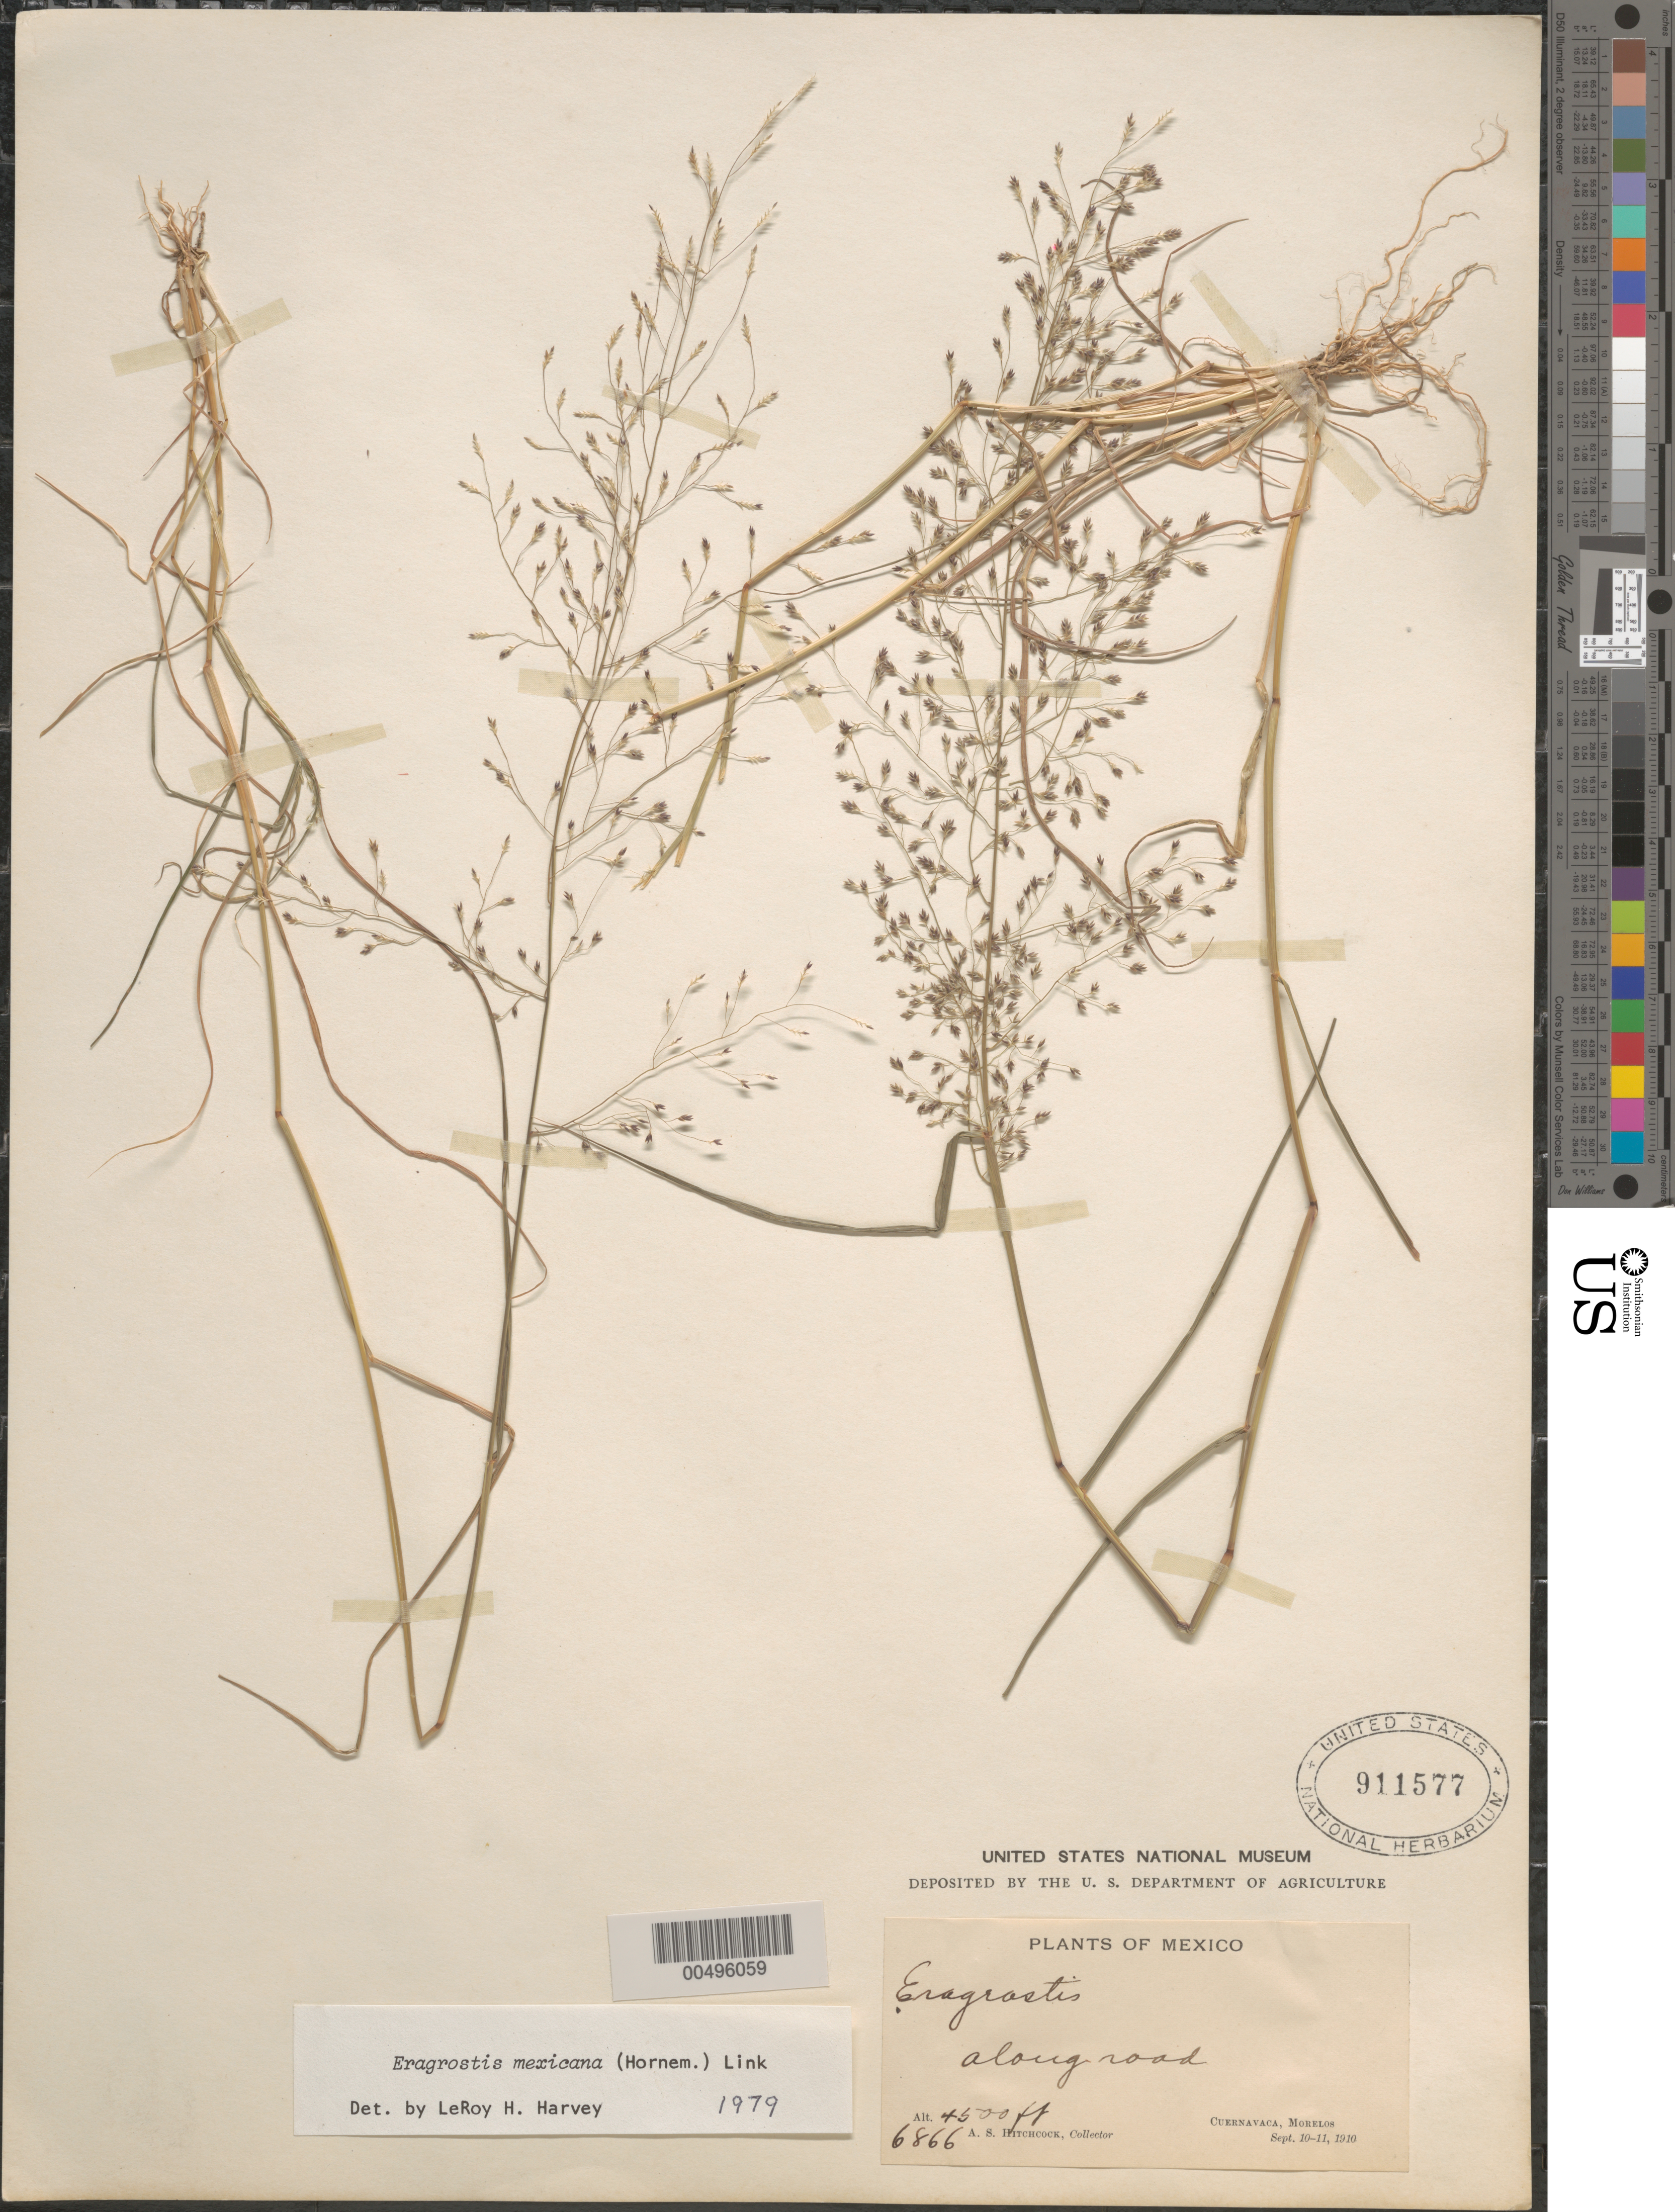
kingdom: Plantae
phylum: Tracheophyta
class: Liliopsida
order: Poales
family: Poaceae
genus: Eragrostis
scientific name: Eragrostis mexicana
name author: (Hornem.) Link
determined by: Harvey, L. H.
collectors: A. S. Hitchcock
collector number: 6866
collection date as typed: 10 Sep 1910 to 11 Sep 1910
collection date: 1910-09-11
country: Mexico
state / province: Morelos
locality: Cuernavaca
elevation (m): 1372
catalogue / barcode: US 911577